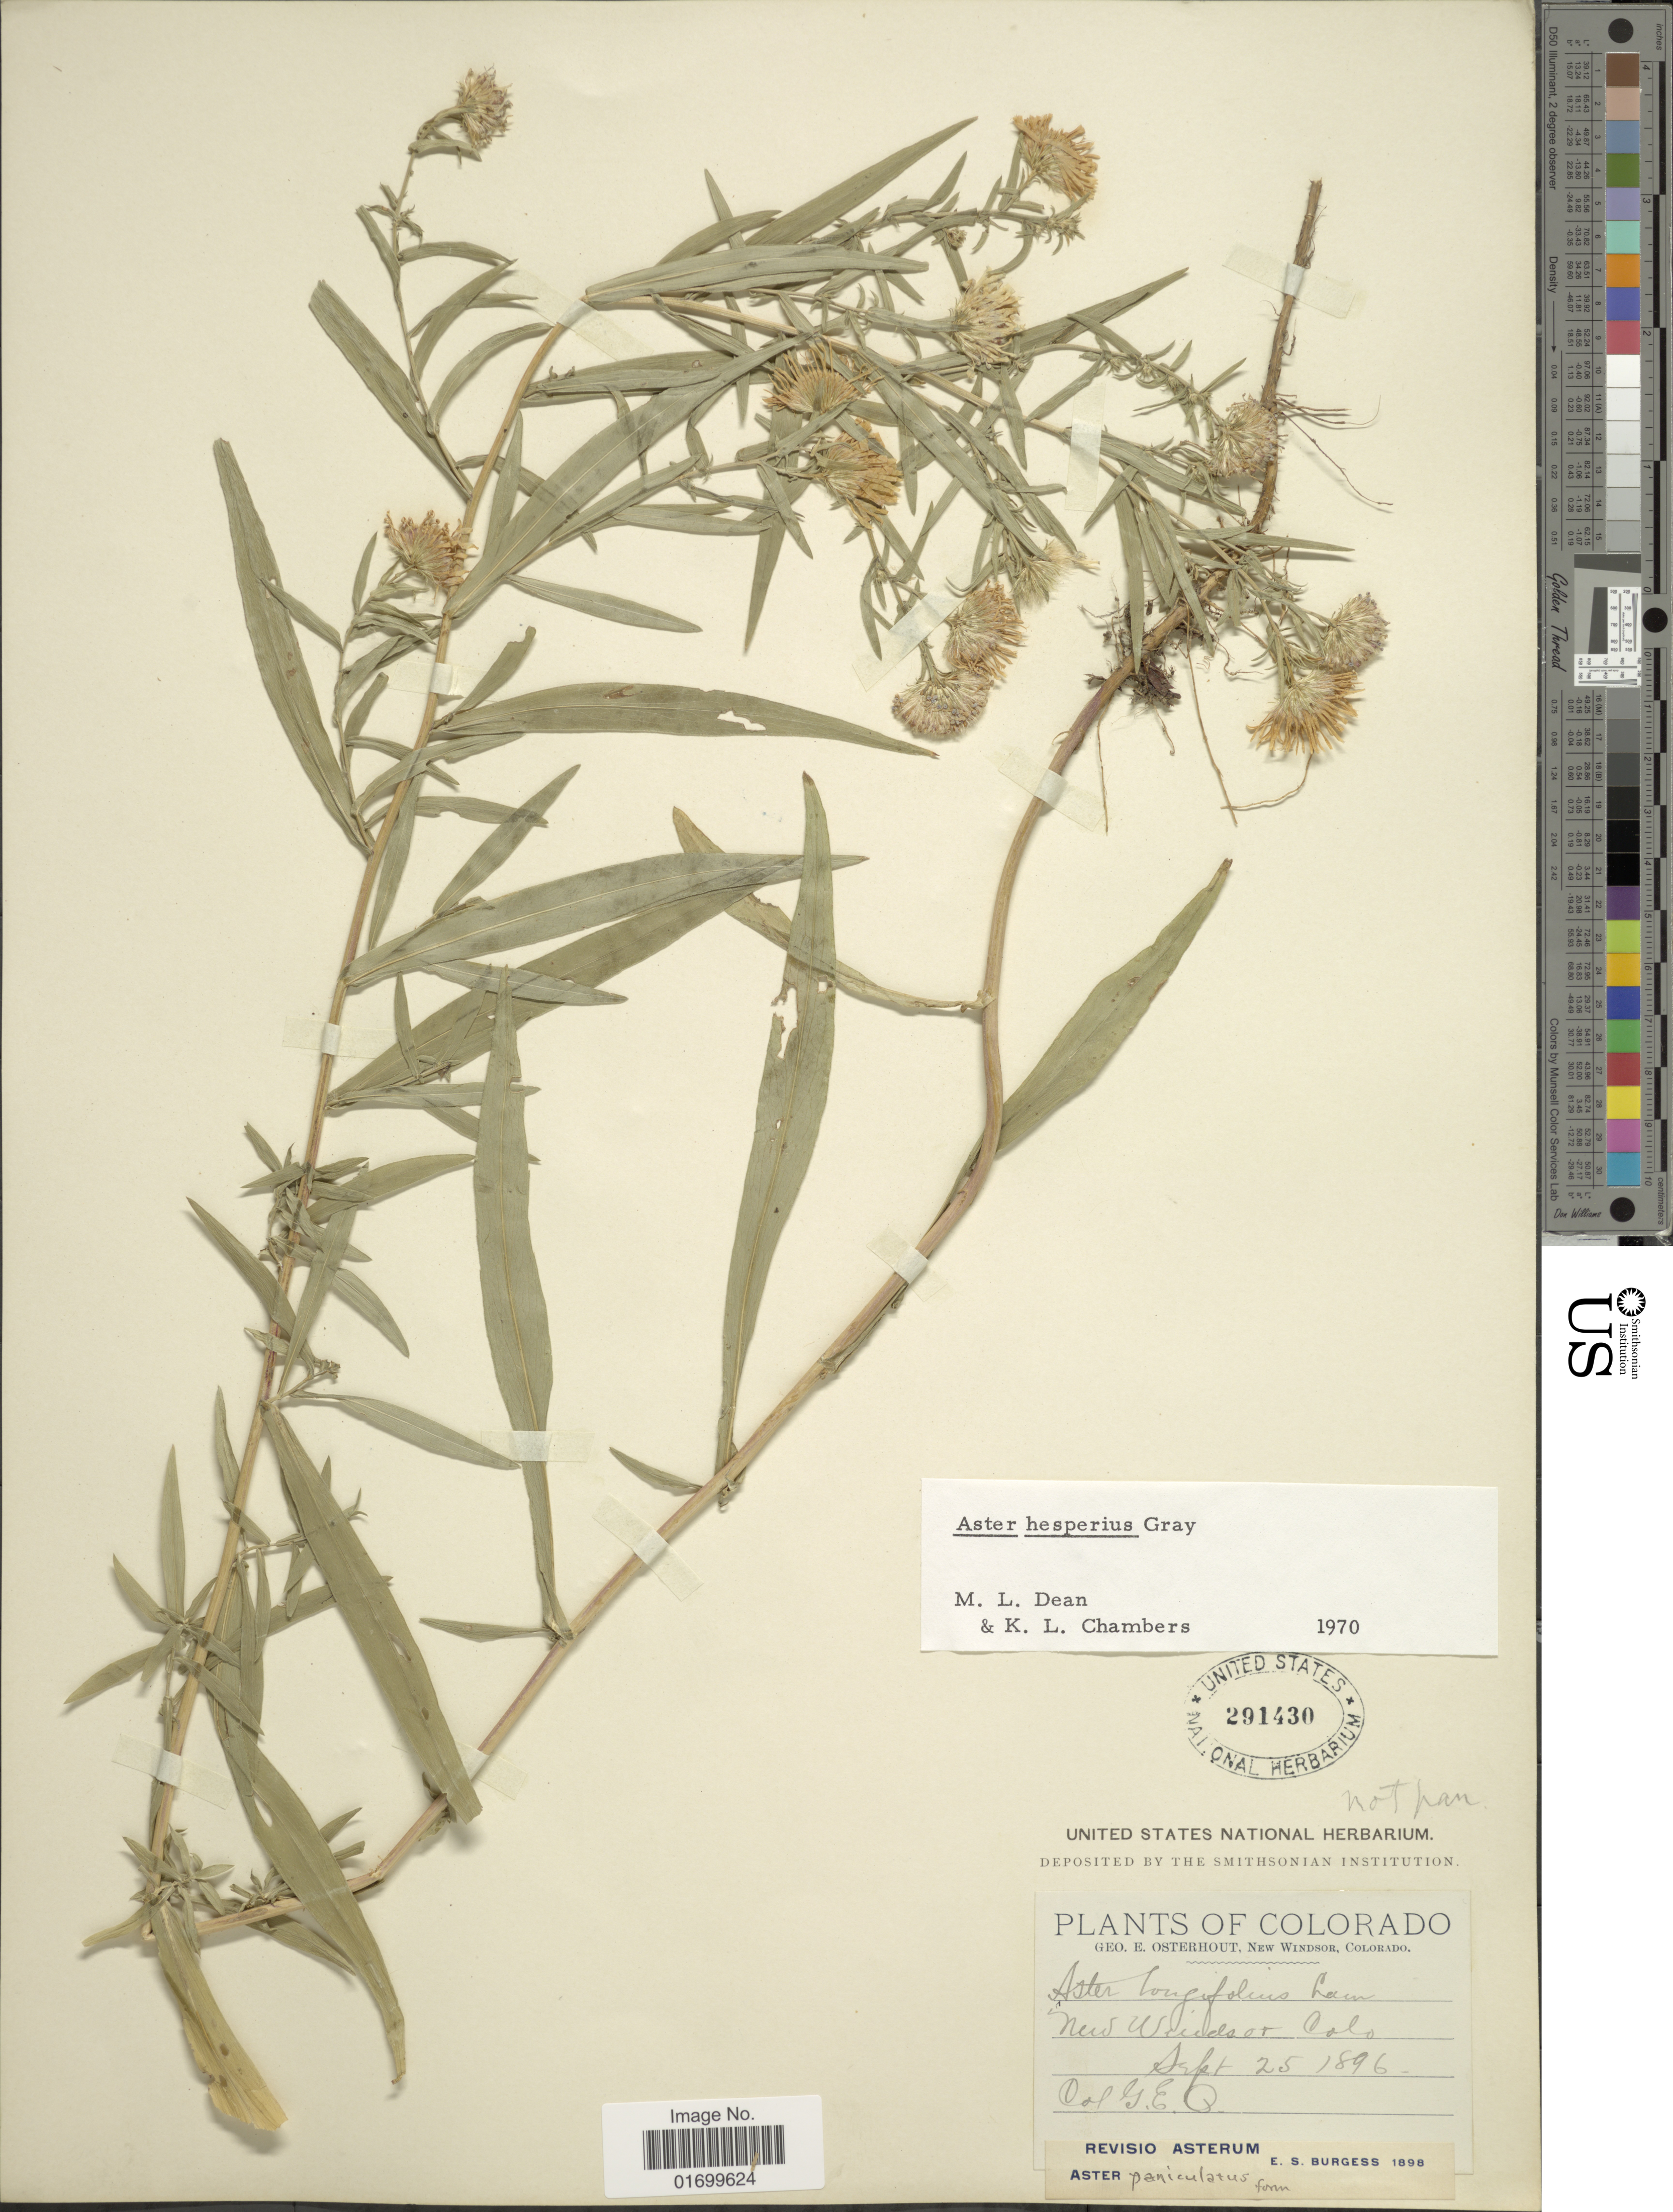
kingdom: Plantae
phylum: Tracheophyta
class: Magnoliopsida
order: Asterales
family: Asteraceae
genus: Symphyotrichum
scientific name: Symphyotrichum hesperium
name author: (A. Gray) Á. Löve & D. Löve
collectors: G. Osterhout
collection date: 1896-09-25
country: United States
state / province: Colorado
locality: New Windsor, Colo.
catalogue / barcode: US 291430